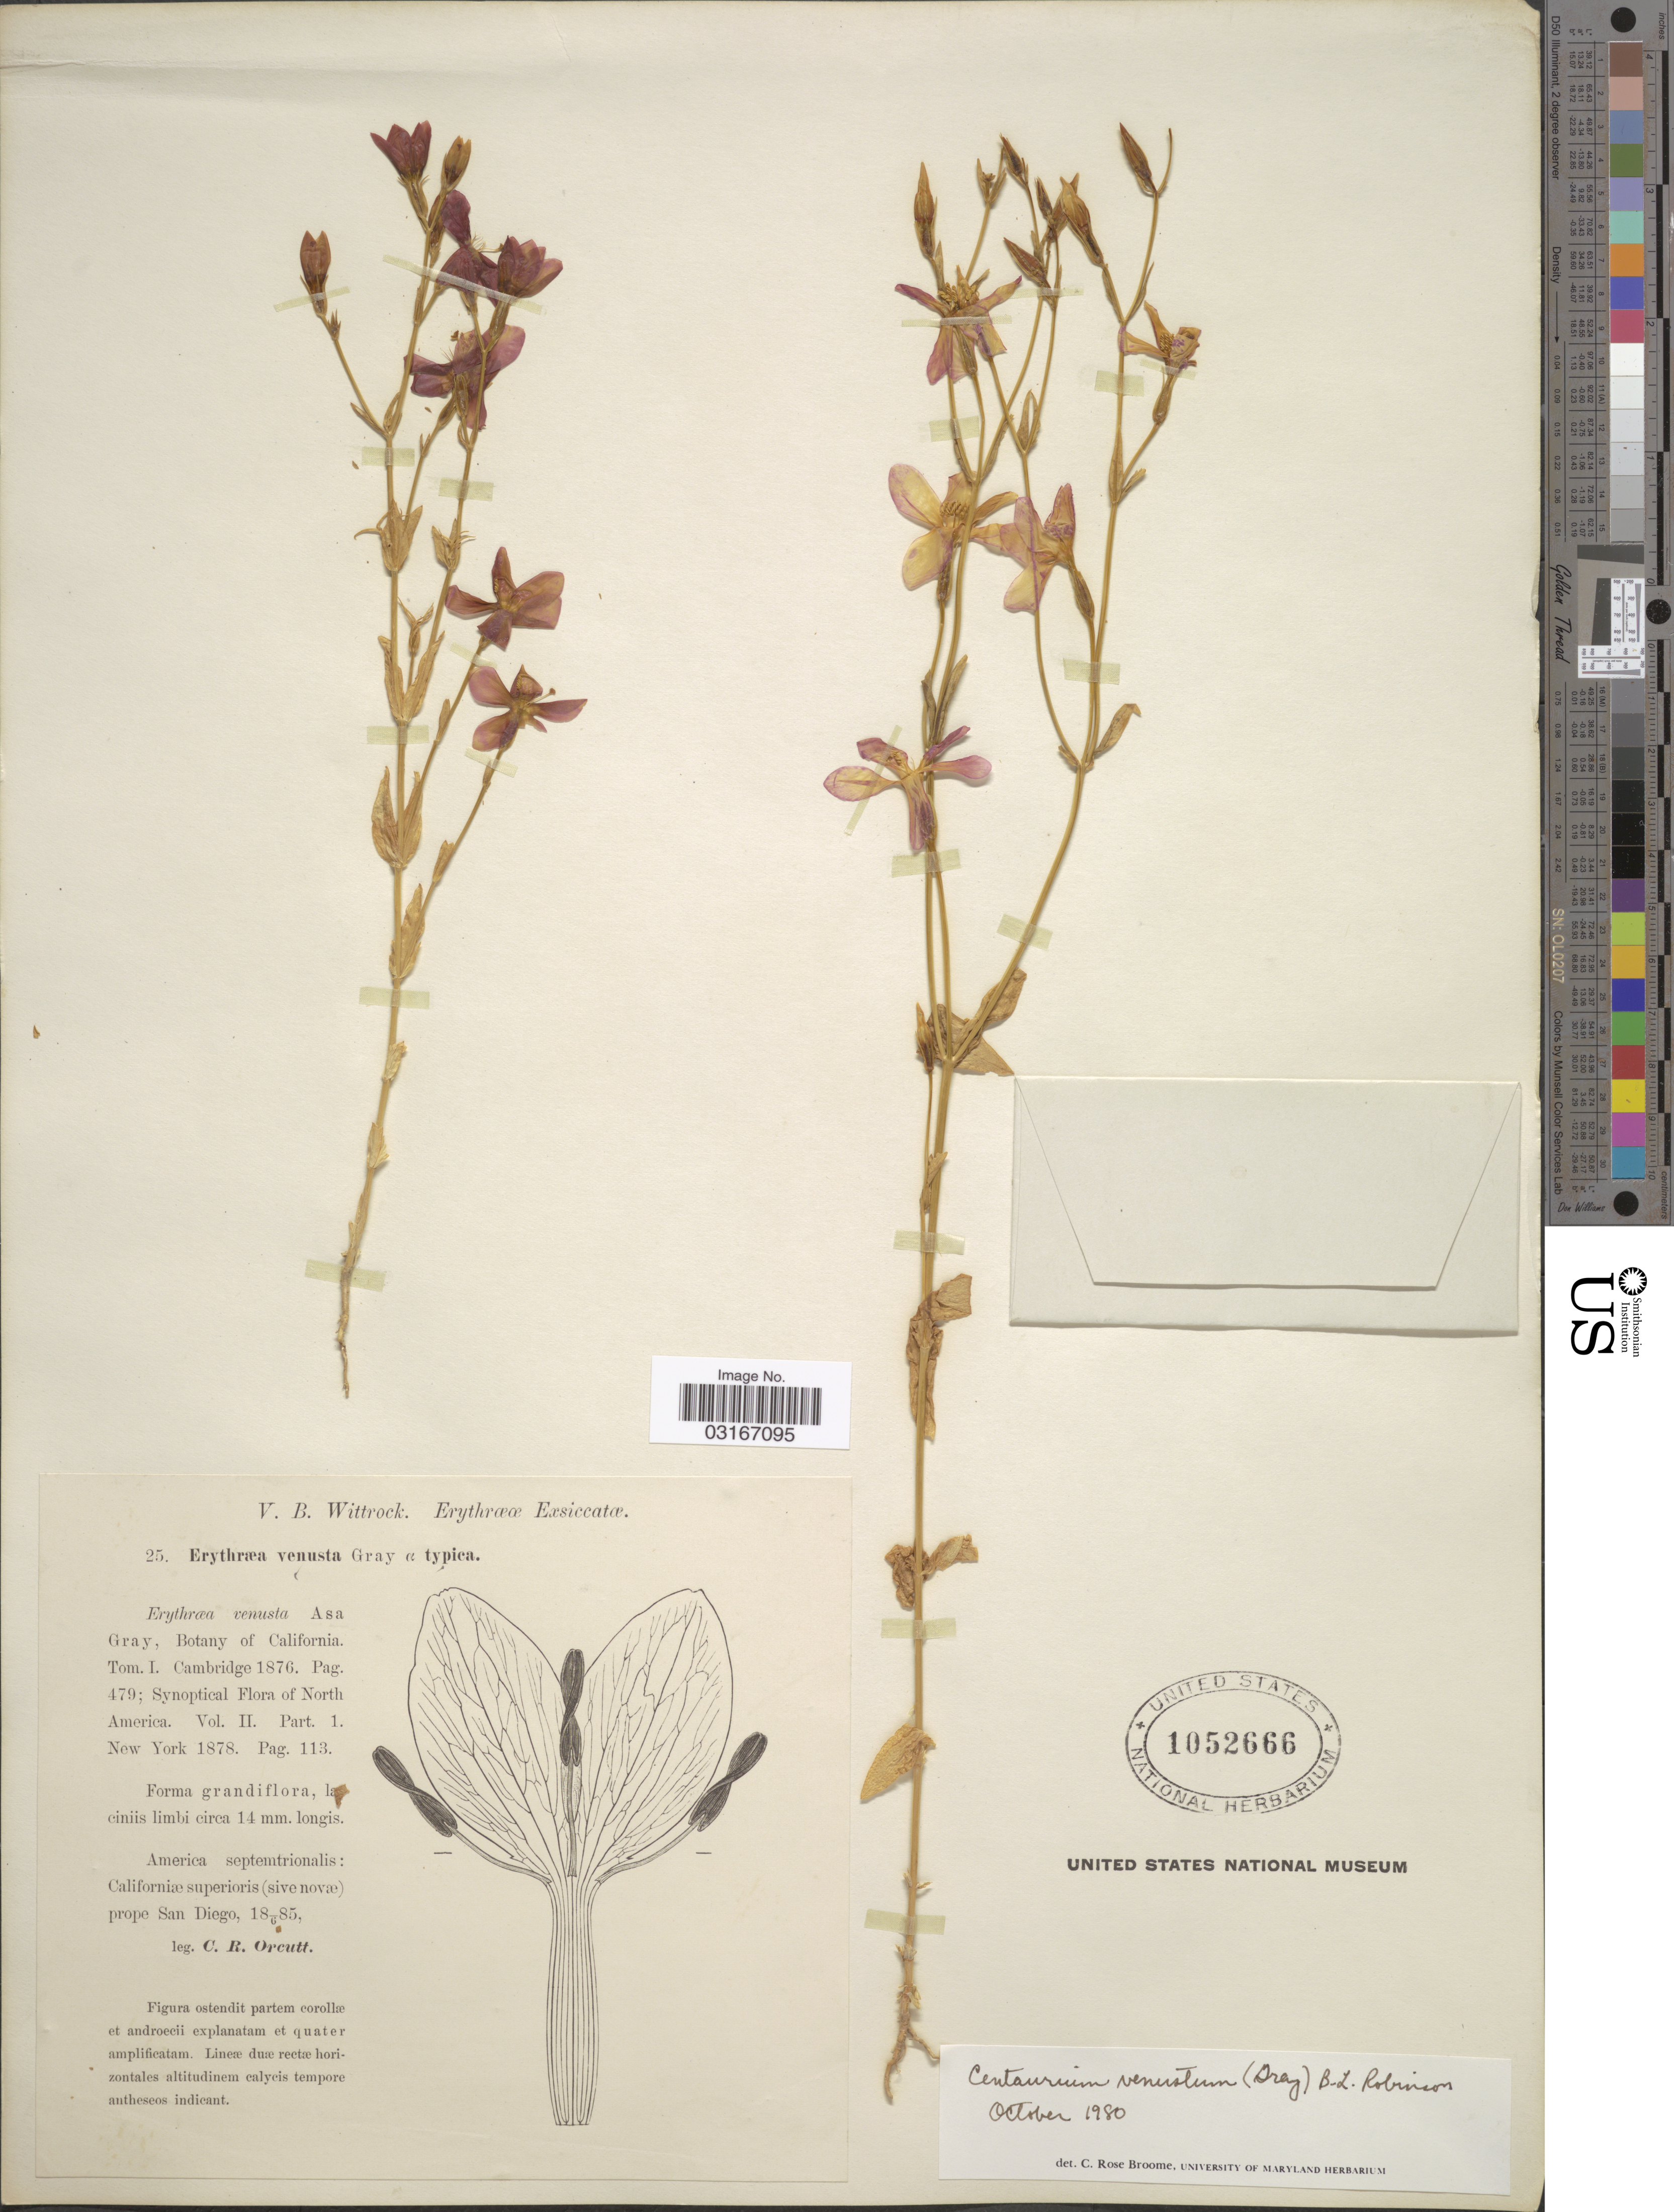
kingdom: Plantae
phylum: Tracheophyta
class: Magnoliopsida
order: Gentianales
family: Gentianaceae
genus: Centaurium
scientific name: Centaurium venustum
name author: (A. Gray) B.L. Rob.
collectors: C. R. Orcutt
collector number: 25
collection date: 1885-06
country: United States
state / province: California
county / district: San Diego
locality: America septemtrionalis: Californiæ superioris (sive novæ) prope San Diego.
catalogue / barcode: US 1052666